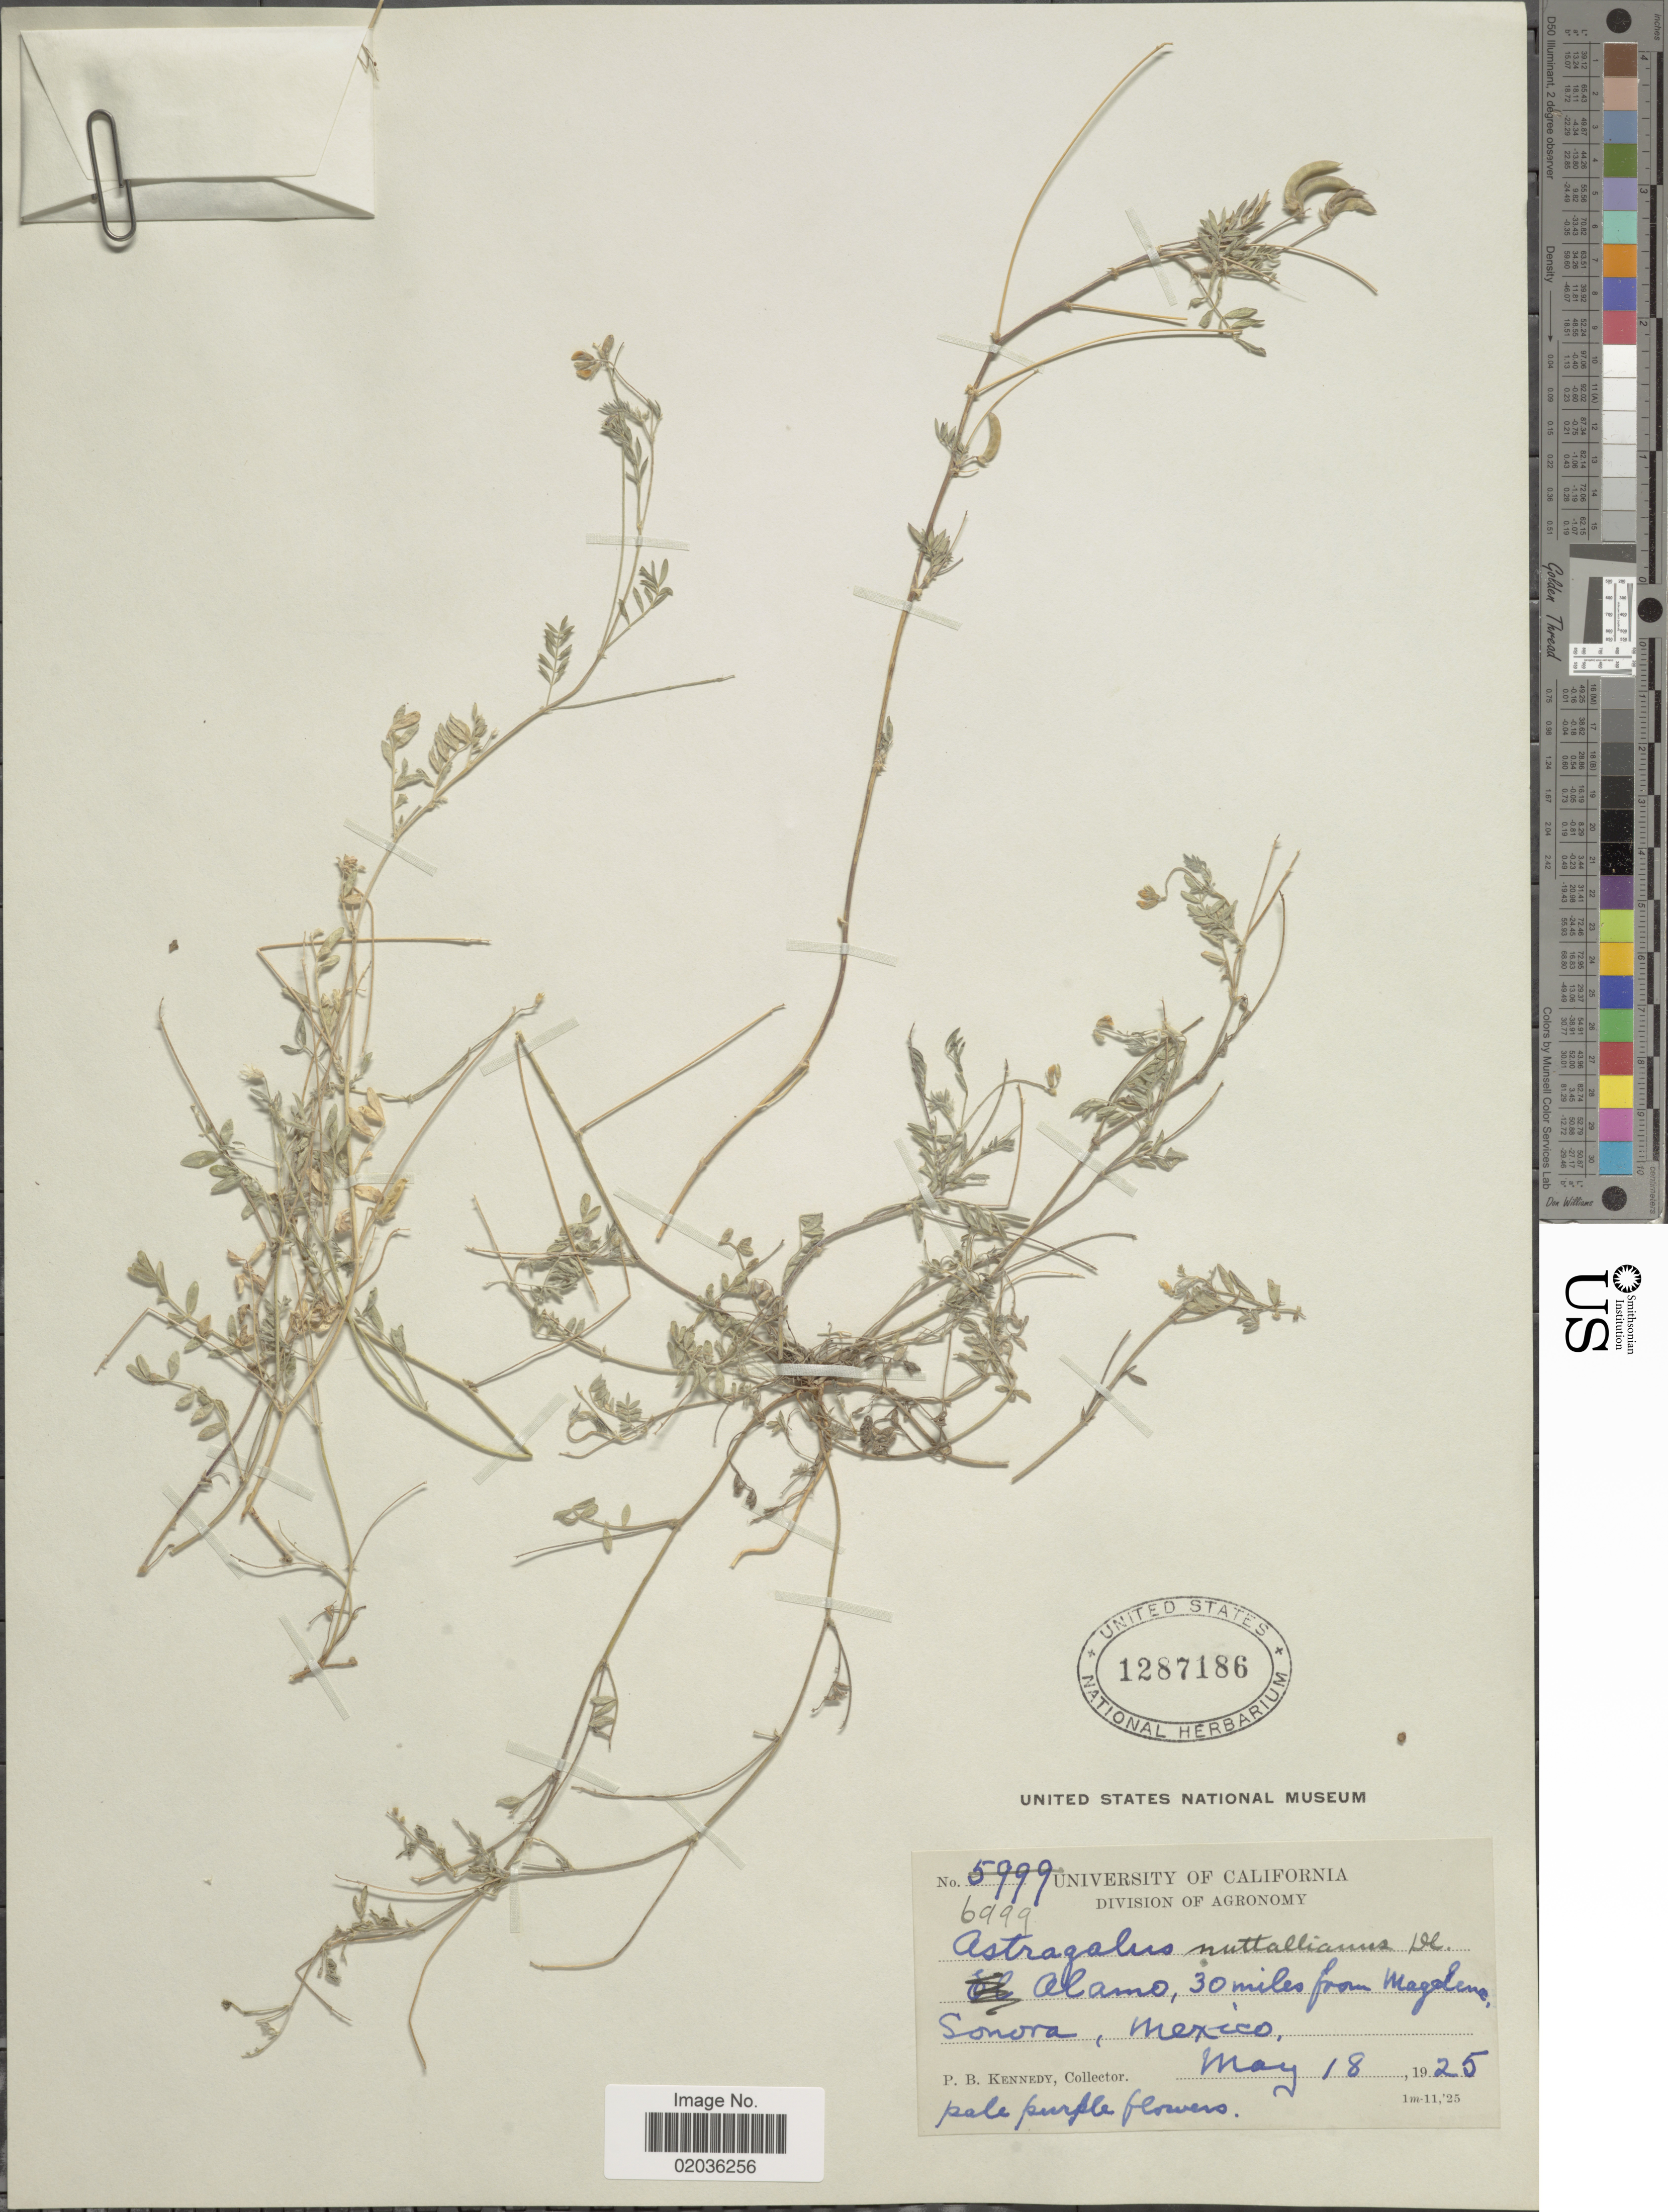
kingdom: Plantae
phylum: Tracheophyta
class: Magnoliopsida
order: Fabales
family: Fabaceae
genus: Astragalus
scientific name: Astragalus nuttallianus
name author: DC.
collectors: P. B. Kennedy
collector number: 6999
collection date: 1925-05-18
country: Mexico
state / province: Sonora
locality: Alamo, 30 miles from Magdalena.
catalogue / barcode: US 1287186